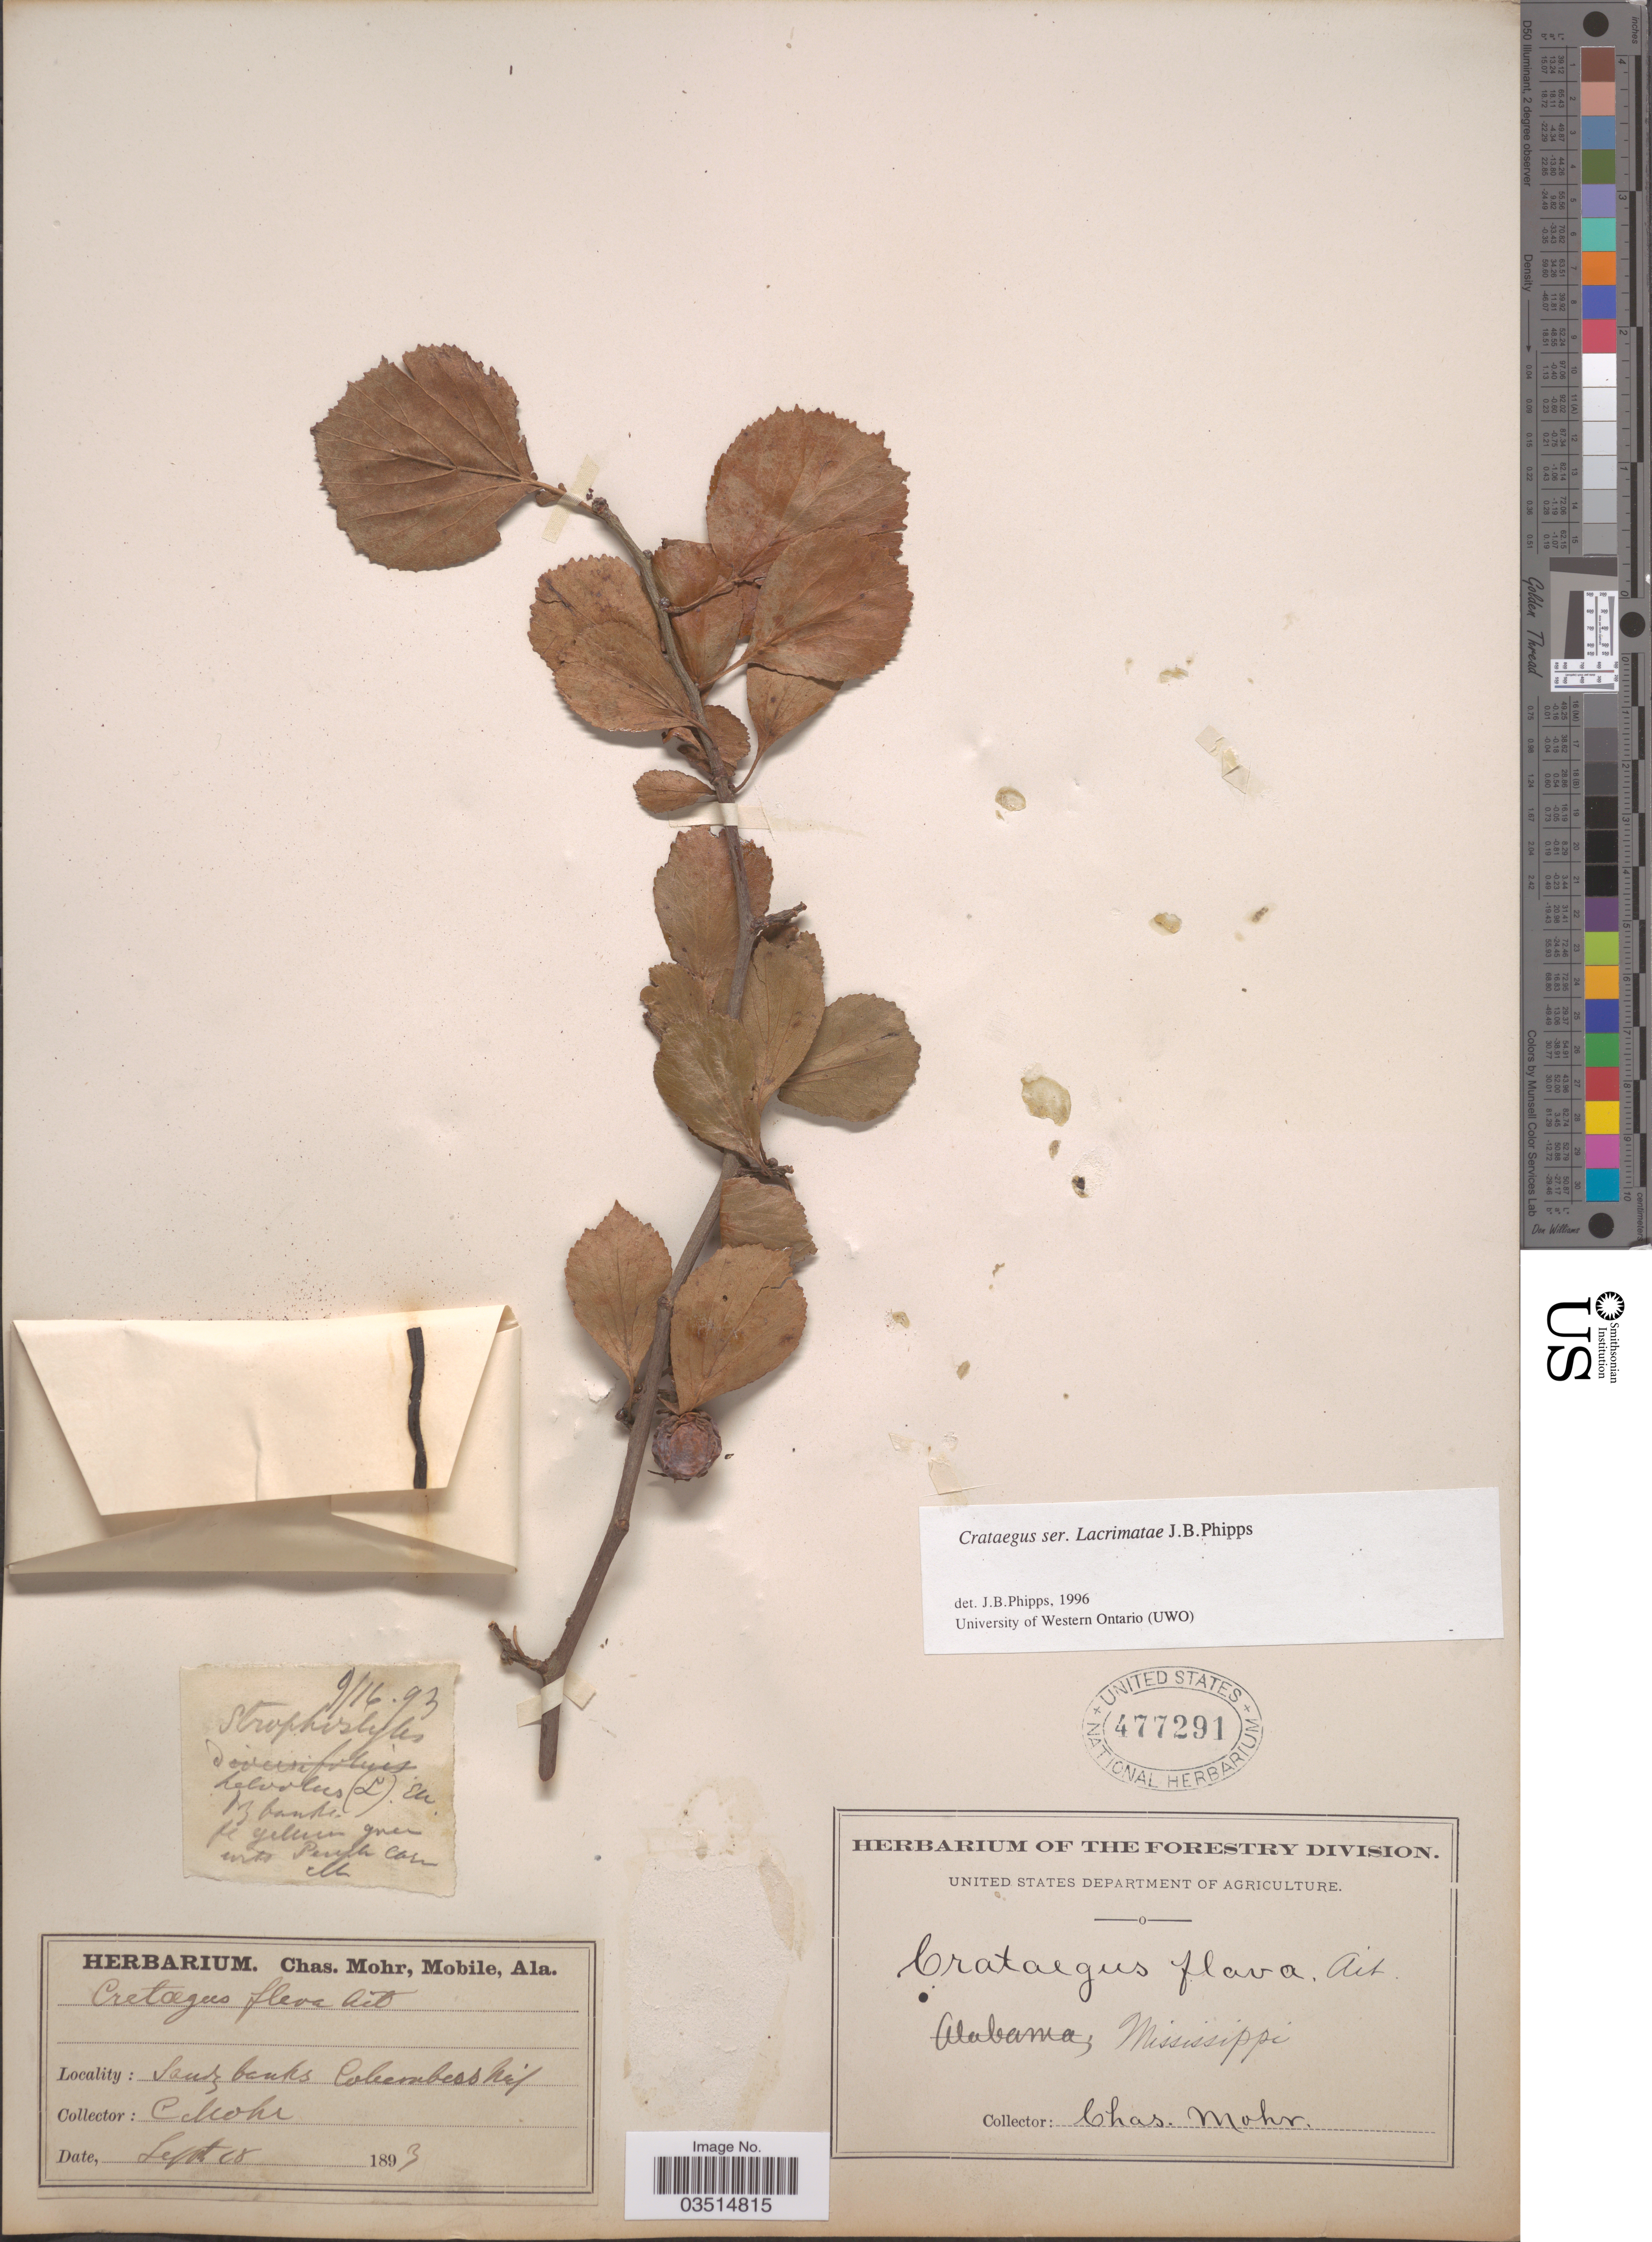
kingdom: Plantae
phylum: Tracheophyta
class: Magnoliopsida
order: Rosales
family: Rosaceae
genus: Crataegus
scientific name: Crataegus flava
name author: Aiton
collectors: Mohr, C. T. (herbarium)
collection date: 1893-09-18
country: United States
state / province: Mississippi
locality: Sand bank, Columbus.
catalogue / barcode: US 477291